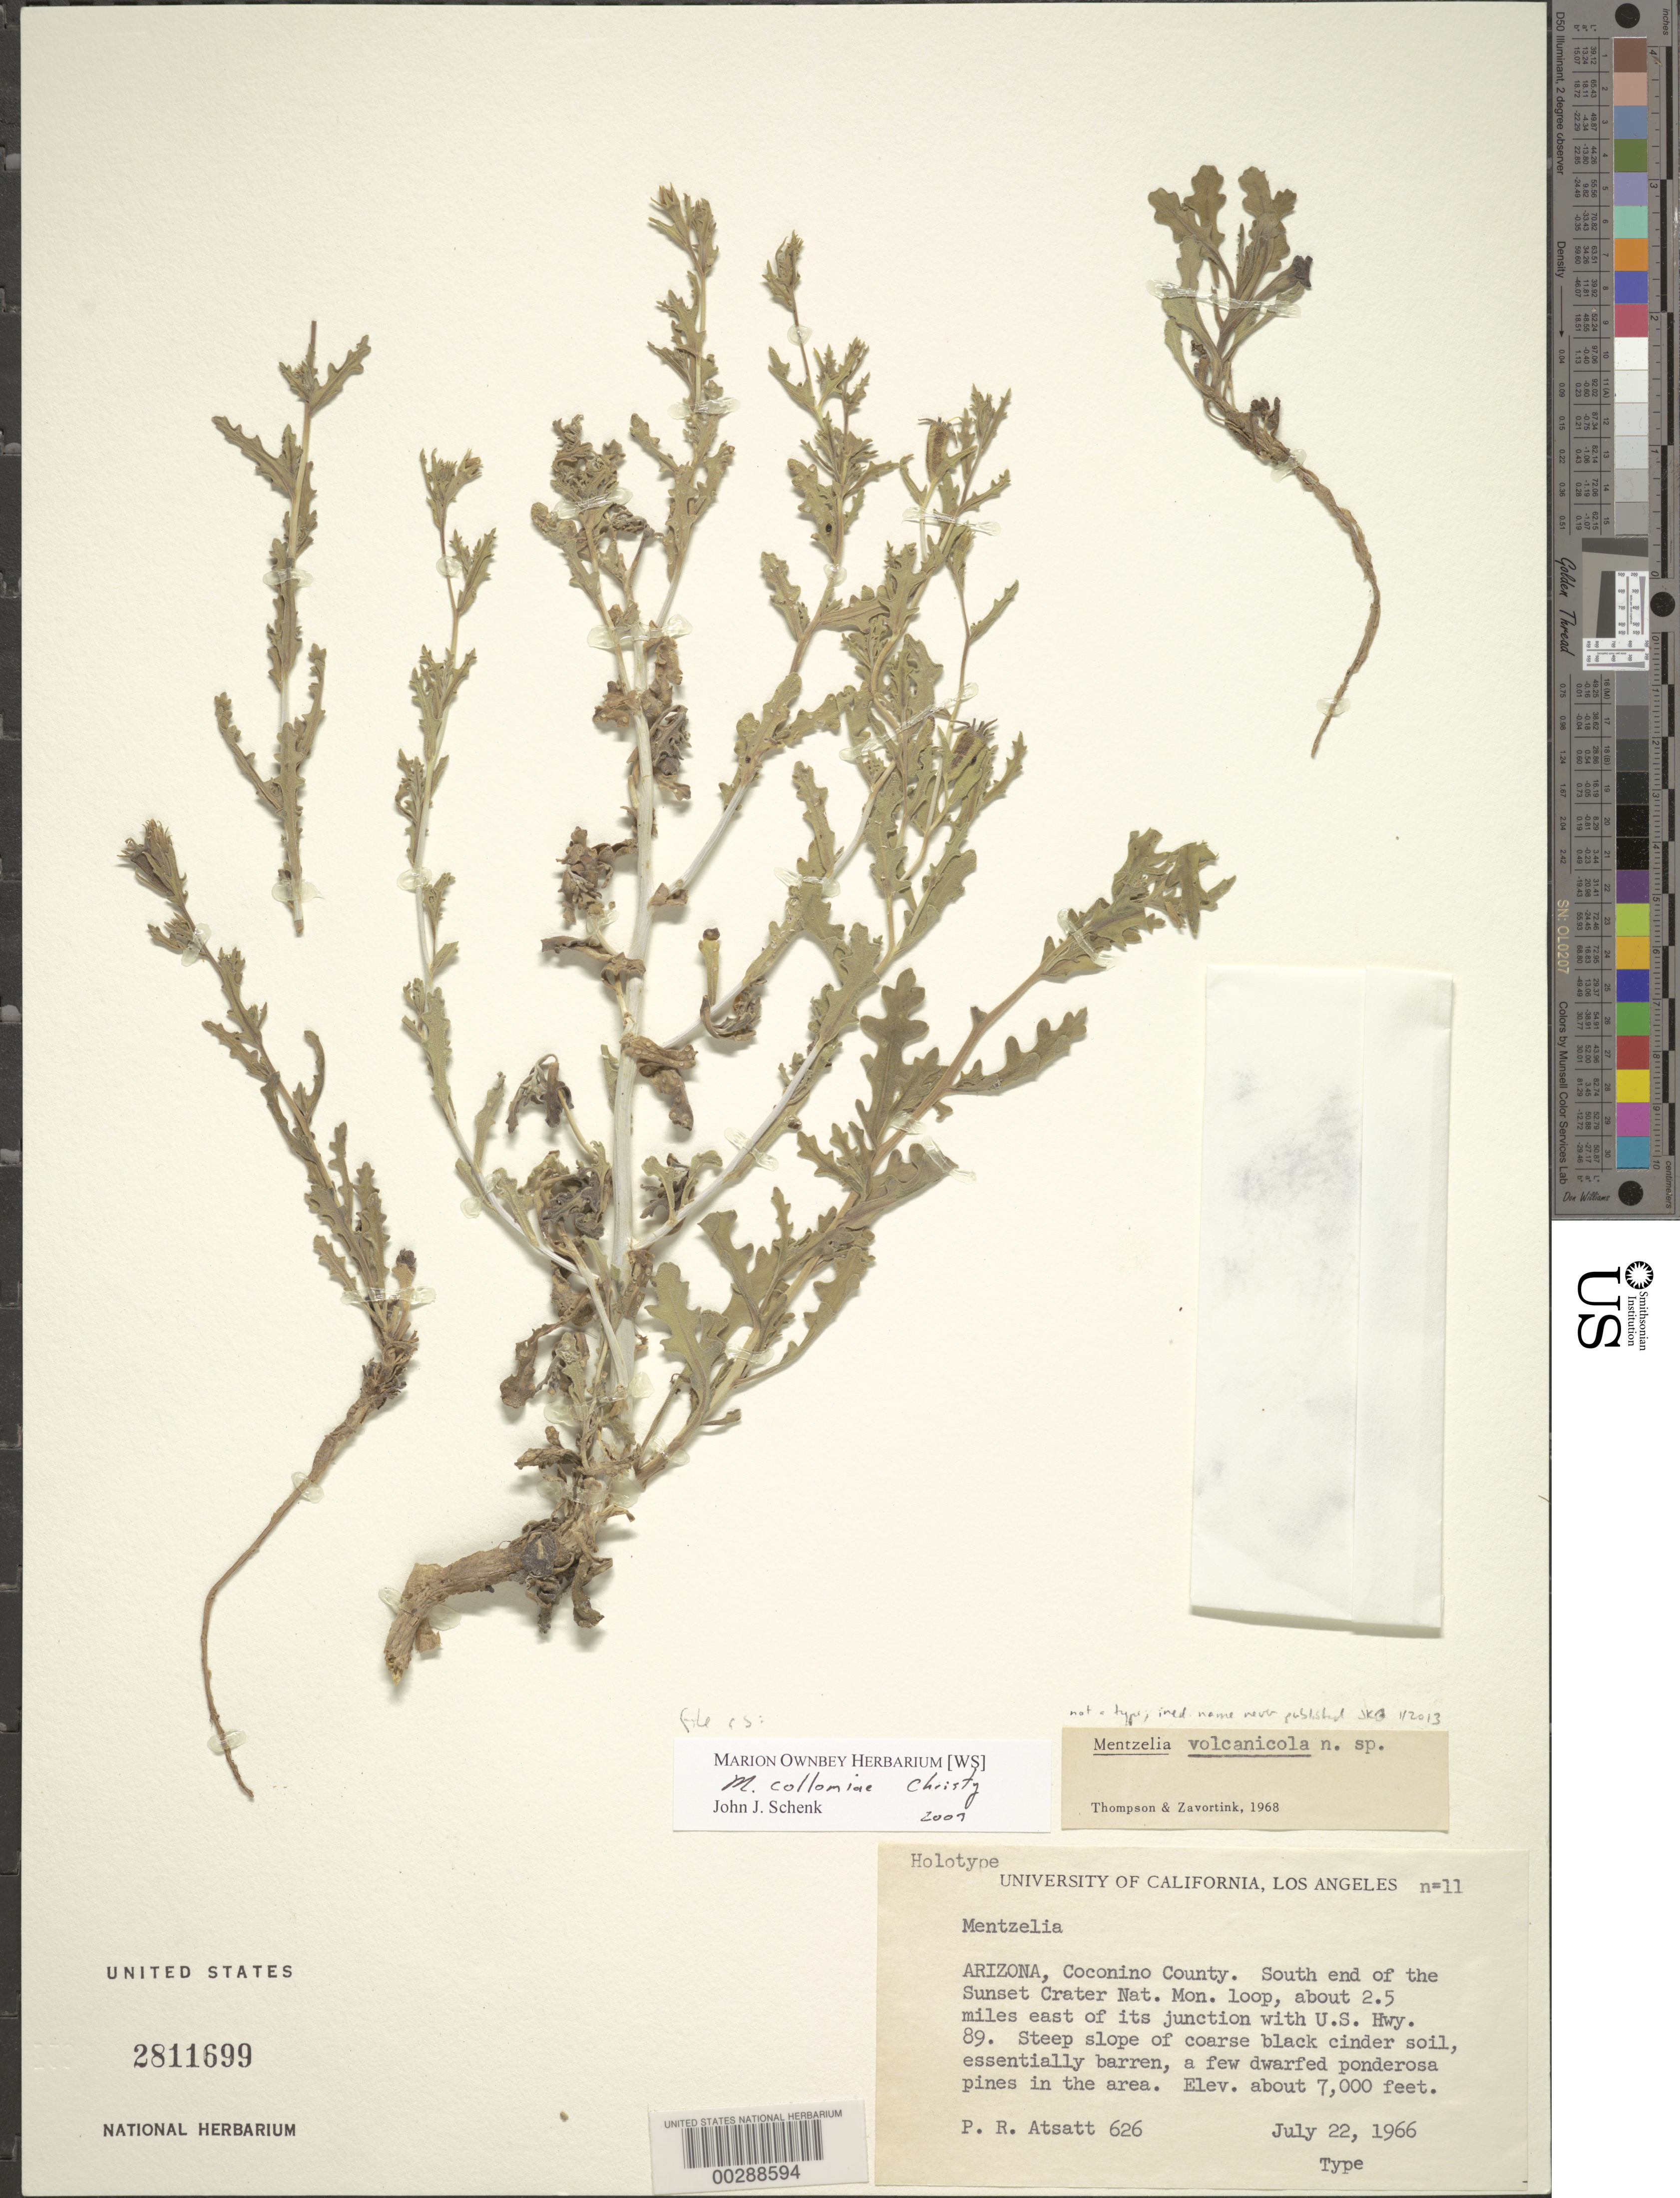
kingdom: Plantae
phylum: Tracheophyta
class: Magnoliopsida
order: Cornales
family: Loasaceae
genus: Mentzelia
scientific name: Mentzelia collomiae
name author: Christy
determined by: Schenk, John J.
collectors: P. R. Atsatt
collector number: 626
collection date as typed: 22 Jul 1966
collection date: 1966-07-22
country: United States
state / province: Arizona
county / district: Coconino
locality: S end of Sunset Crater Nat. Mon. Loop, ca. 2.5 mi E of its junction with US highway 89.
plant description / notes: Annotated by Thompson & Zavortink (1968) as holotype of "Mentzelia volcanicola n. sp.", ined. name apparently never published.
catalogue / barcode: US 2811699